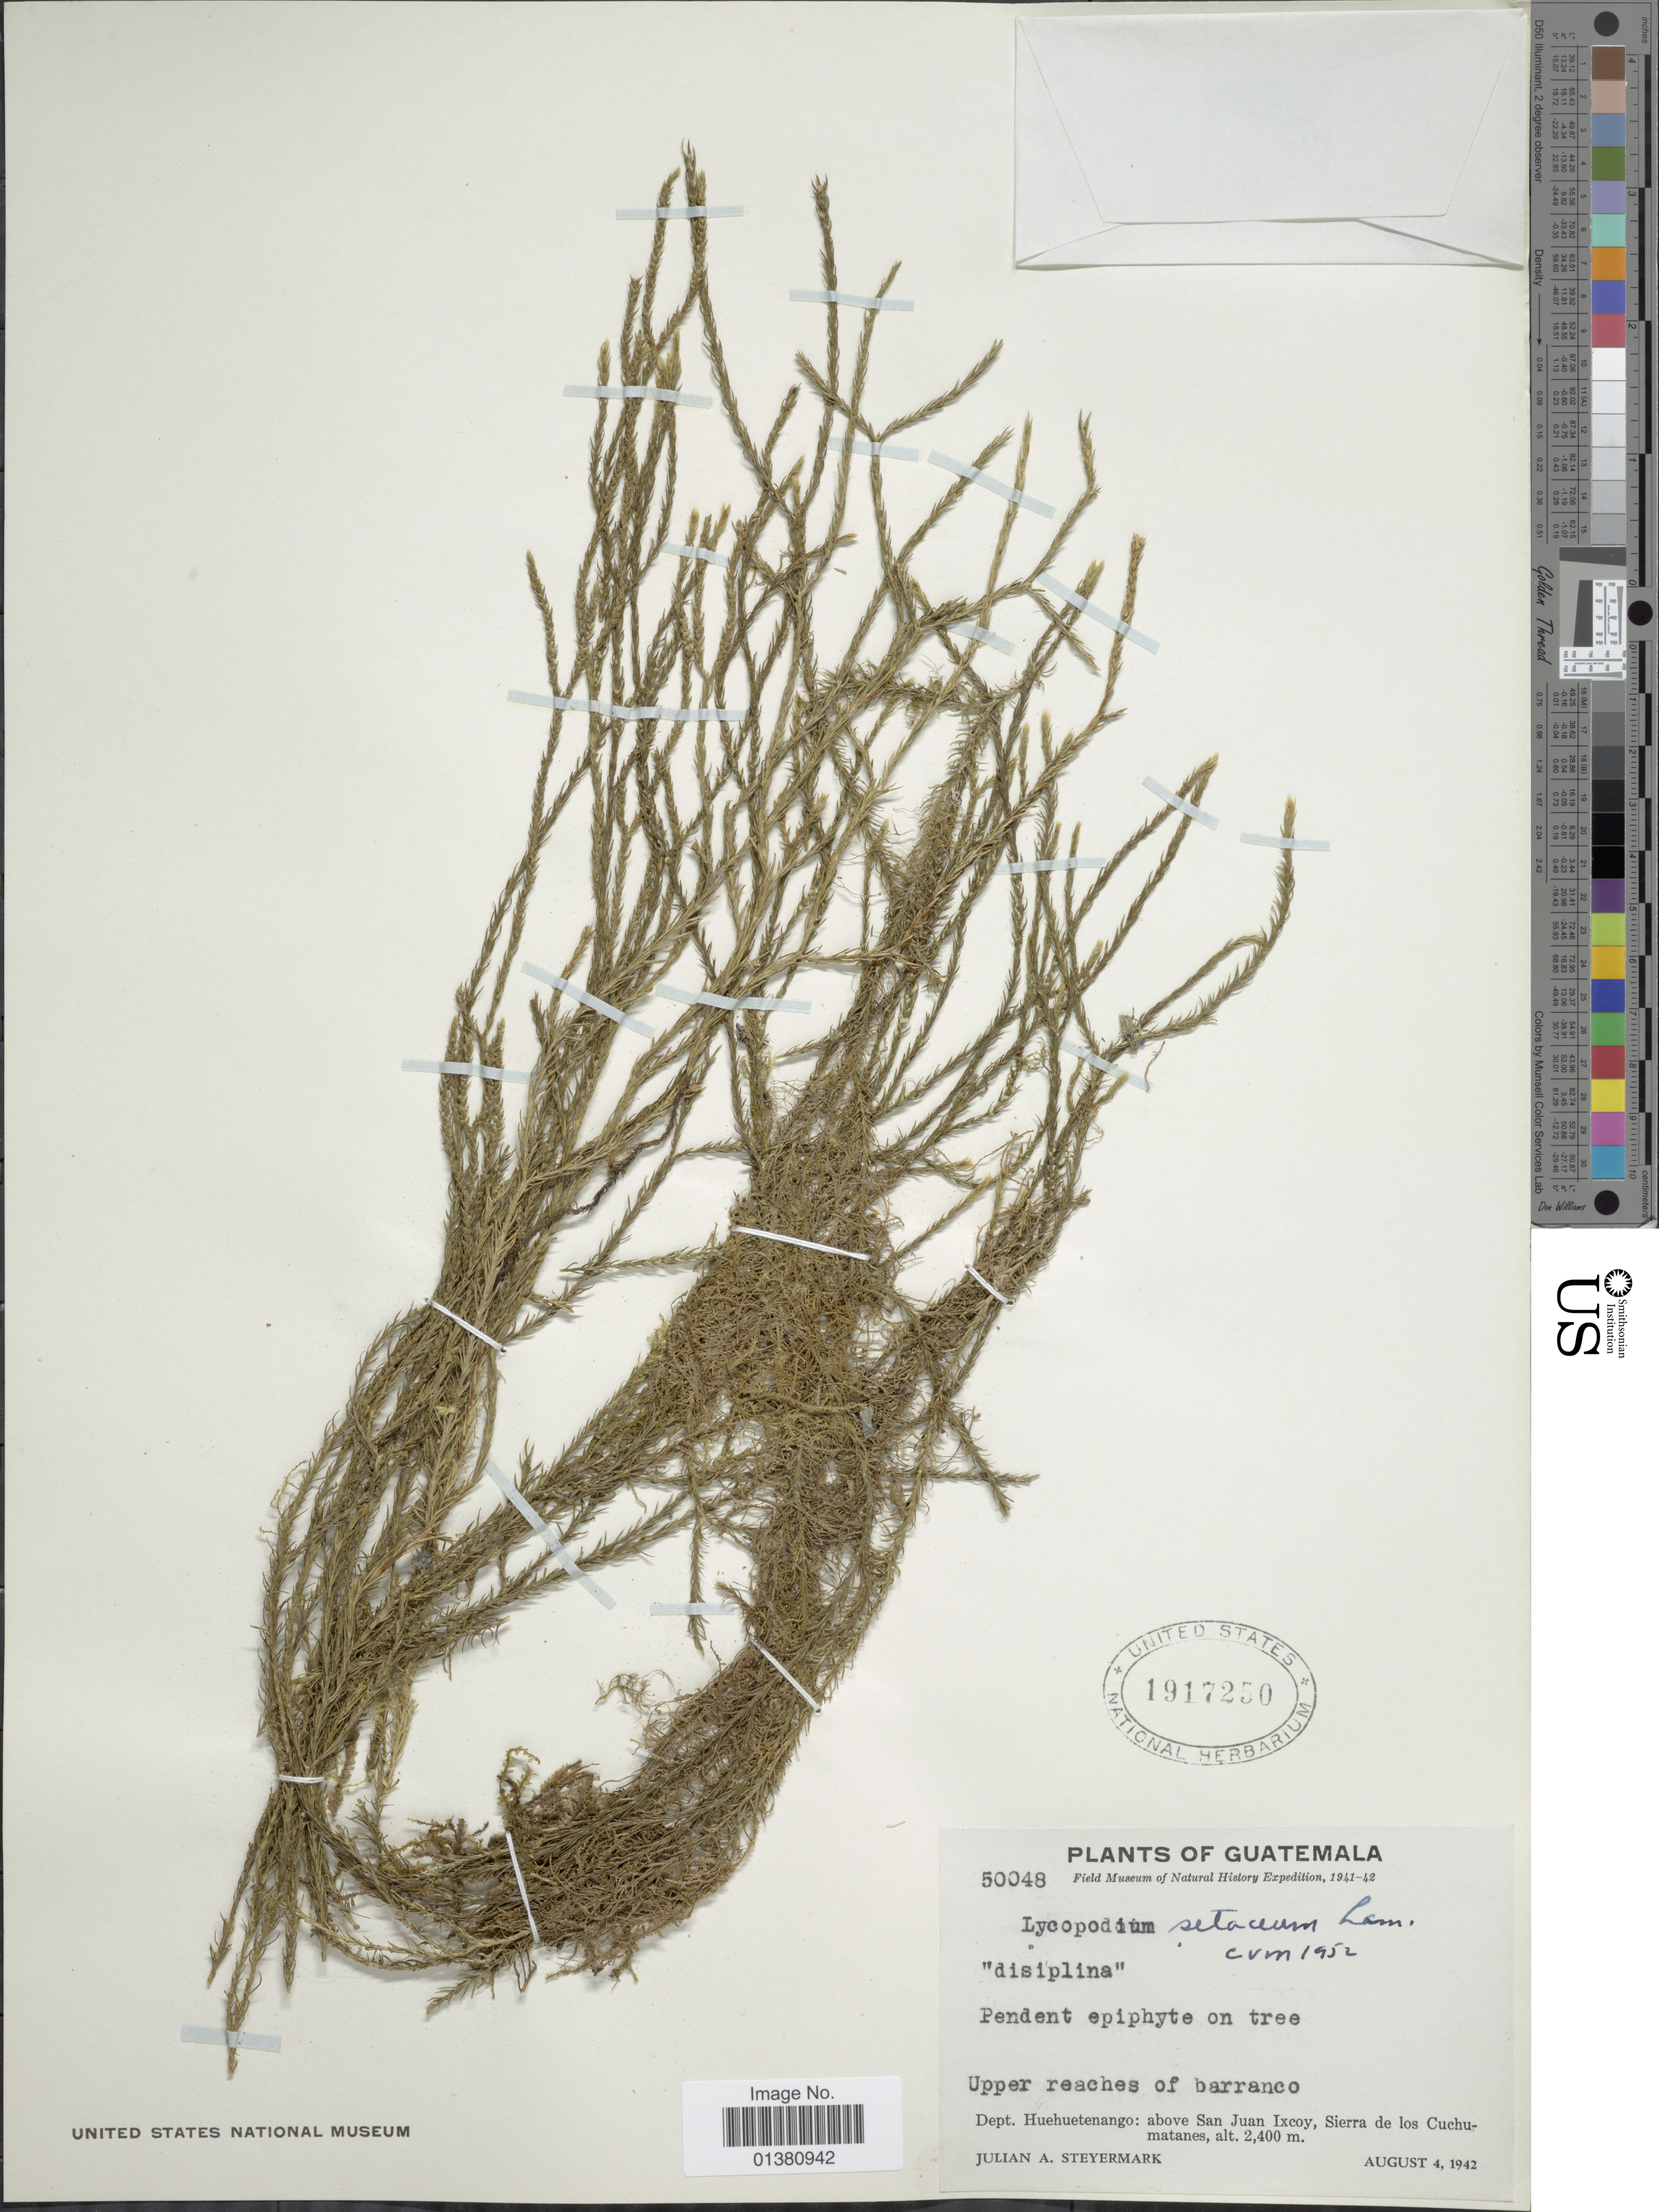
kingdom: Plantae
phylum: Tracheophyta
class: Lycopodiopsida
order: Lycopodiales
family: Lycopodiaceae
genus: Phlegmariurus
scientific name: Phlegmariurus pringlei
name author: (Underw. & F.E. Lloyd) B. Øllg.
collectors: J. Steyermark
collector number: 50048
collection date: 1942-08-04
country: Guatemala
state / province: Huehuetenango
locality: Upper reaches of barranco Dept Huehuetenango: above San Juan Ixcoy, Sierra de los Cuchumatanes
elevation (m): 2400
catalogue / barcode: US 1917250